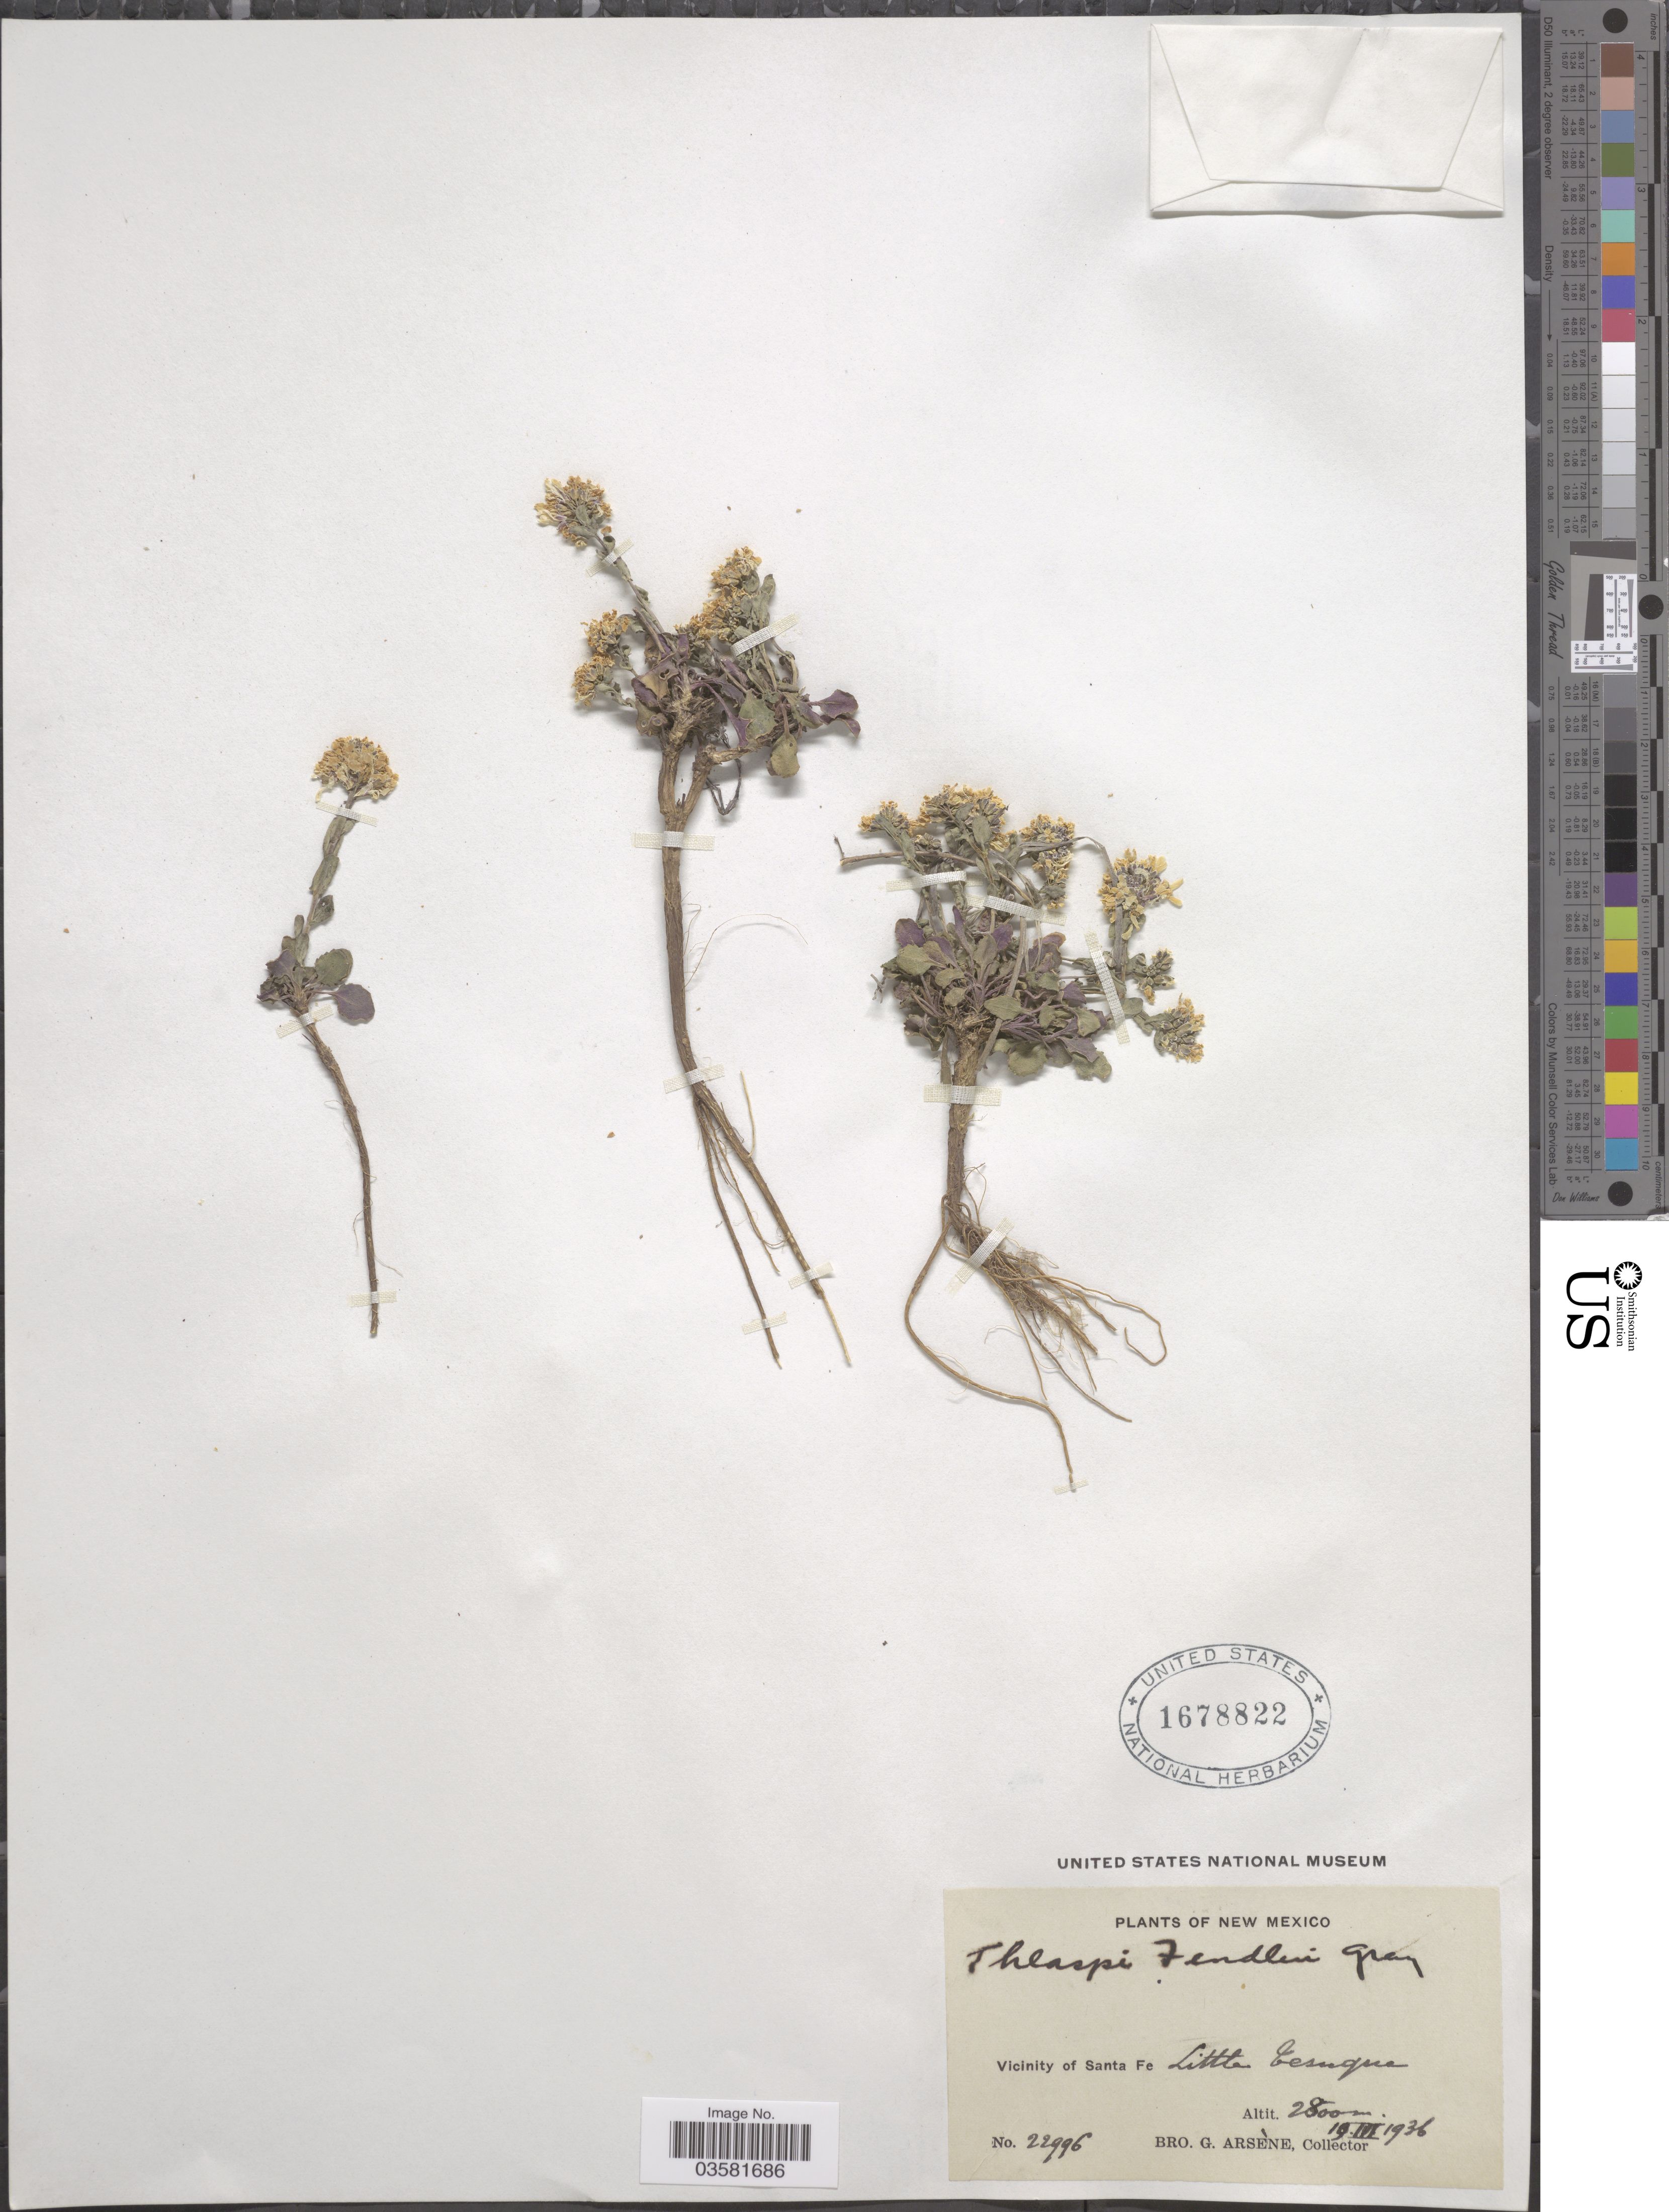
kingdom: Plantae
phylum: Tracheophyta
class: Magnoliopsida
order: Brassicales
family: Brassicaceae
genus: Thlaspi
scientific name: Thlaspi montanum var. fendleri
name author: (A. Gray) P.K. Holmgren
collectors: Bro. G. Arsène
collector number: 22996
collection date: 1936-03-19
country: United States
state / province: New Mexico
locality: Vicinity of Santa Fe. Little Tesuque.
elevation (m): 2800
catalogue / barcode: US 1678822